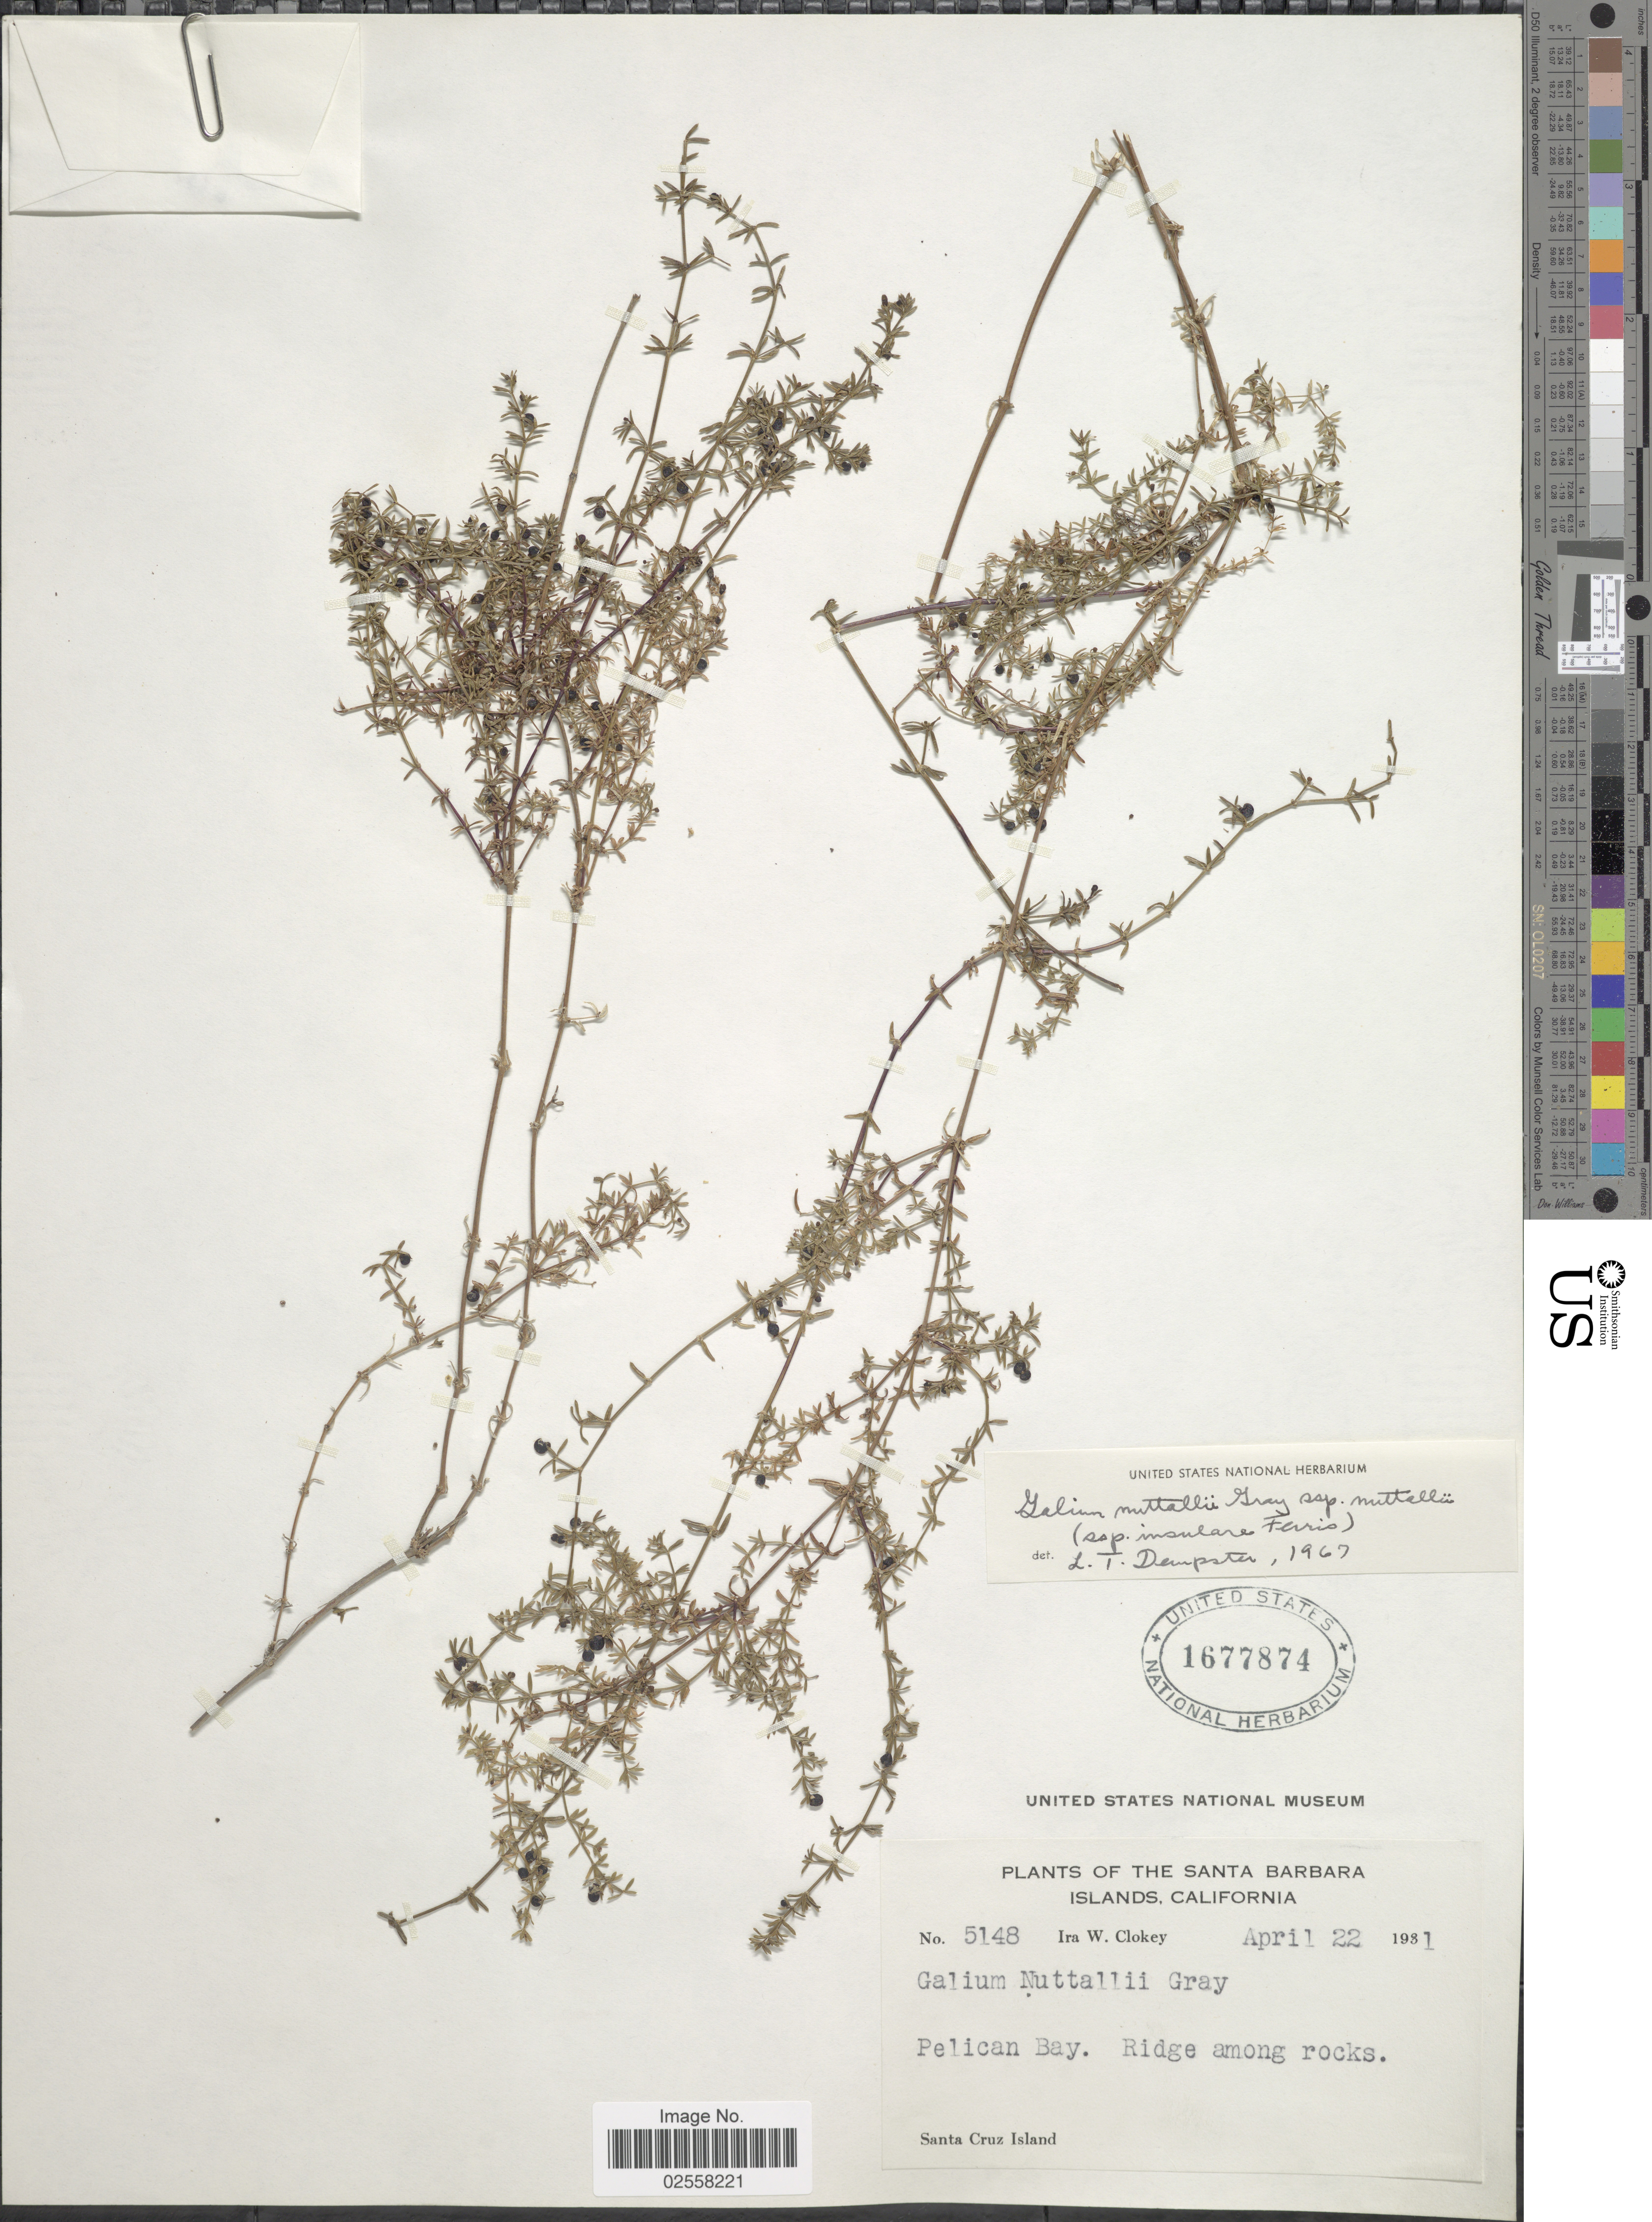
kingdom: Plantae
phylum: Tracheophyta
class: Magnoliopsida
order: Gentianales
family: Rubiaceae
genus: Galium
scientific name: Galium nuttallii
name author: A. Gray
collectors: I. W. Clokey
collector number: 5148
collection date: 1931-04-22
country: United States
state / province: California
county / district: Santa Barbara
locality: The Santa Barbara Islands, Pelican Bay, Ridge among rocks, Santa Cruz Island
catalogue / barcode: US 1677874